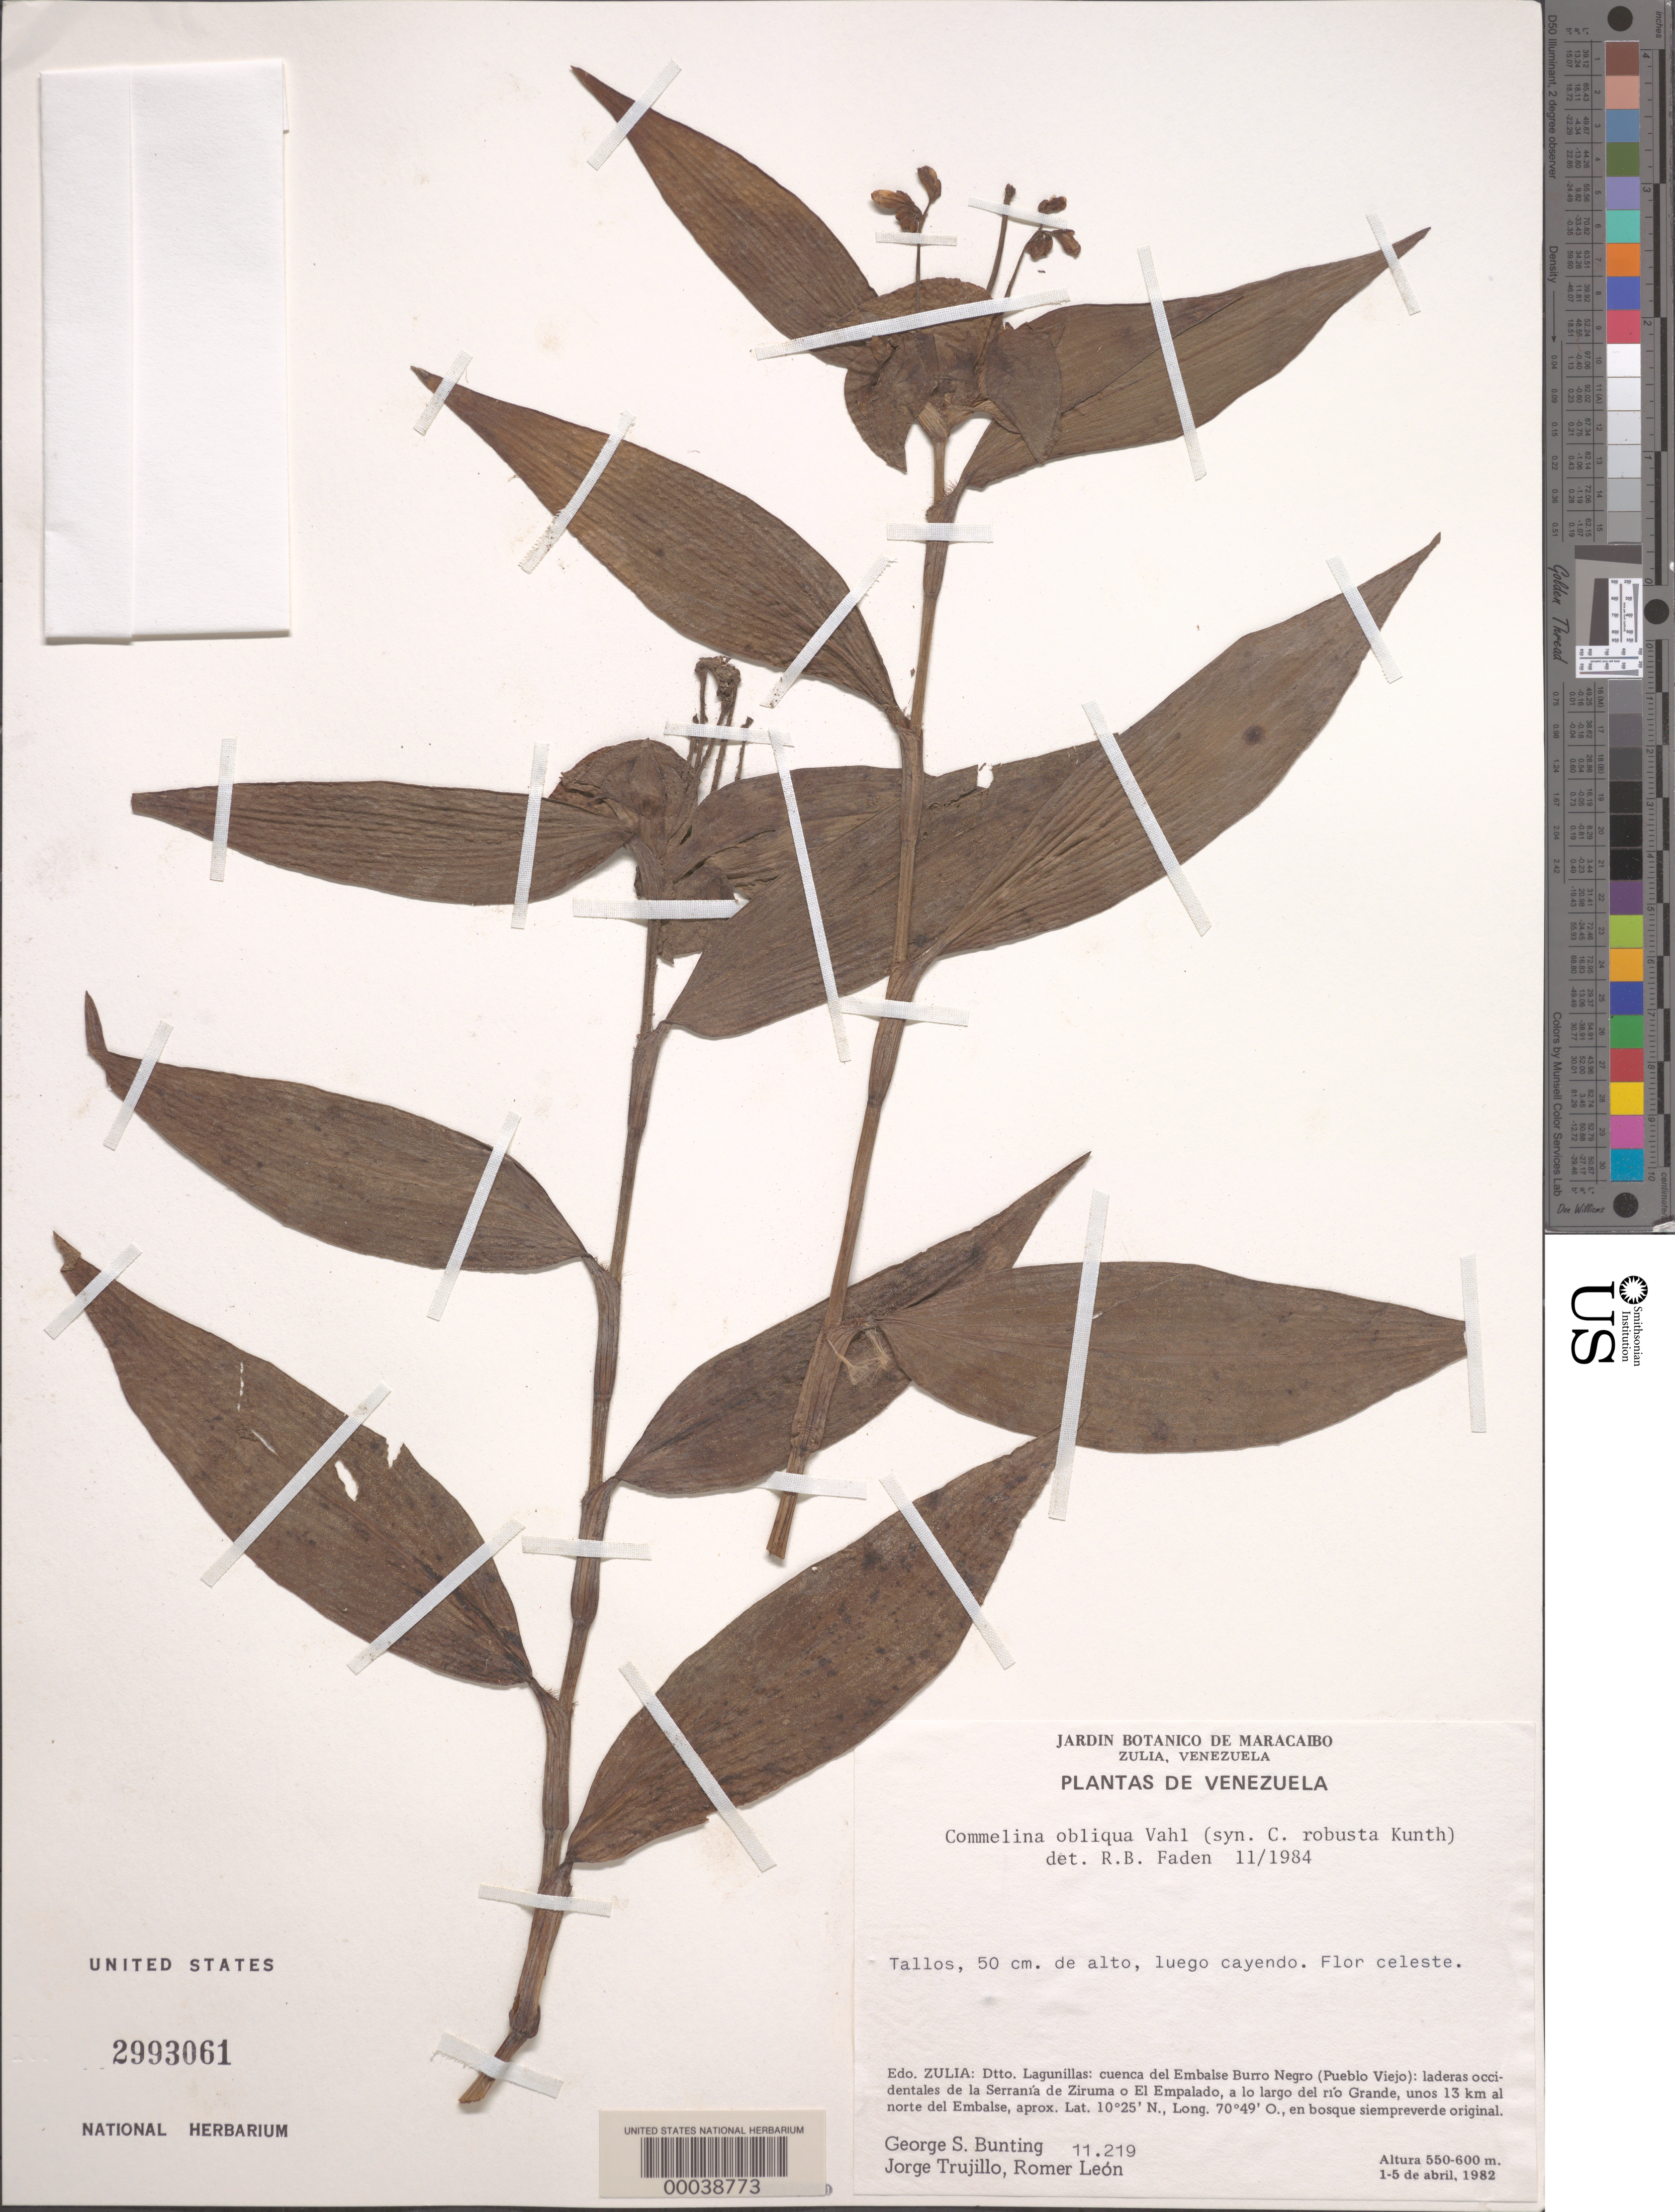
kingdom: Plantae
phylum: Tracheophyta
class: Liliopsida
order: Commelinales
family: Commelinaceae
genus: Commelina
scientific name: Commelina obliqua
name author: Vahl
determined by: Faden, Robert B., (US), Smithsonian Institution - National Museum of Natural History (UNITED STATES)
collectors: G. S. Bunting, J. Trujillo & R. A. León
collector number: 11.219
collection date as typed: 01 Apr 1982 to 05 Apr 1982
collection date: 1982-04-01/1982-04-05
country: Venezuela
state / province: Zulia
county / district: Lagunillas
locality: Embalse Burro Negro (Pueblo Viejo), western slope of Serrania del Ziruma and El Empalado, along río Grande, 13 km N of Embalse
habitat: Original evergreen forest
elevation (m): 550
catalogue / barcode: US 2993061